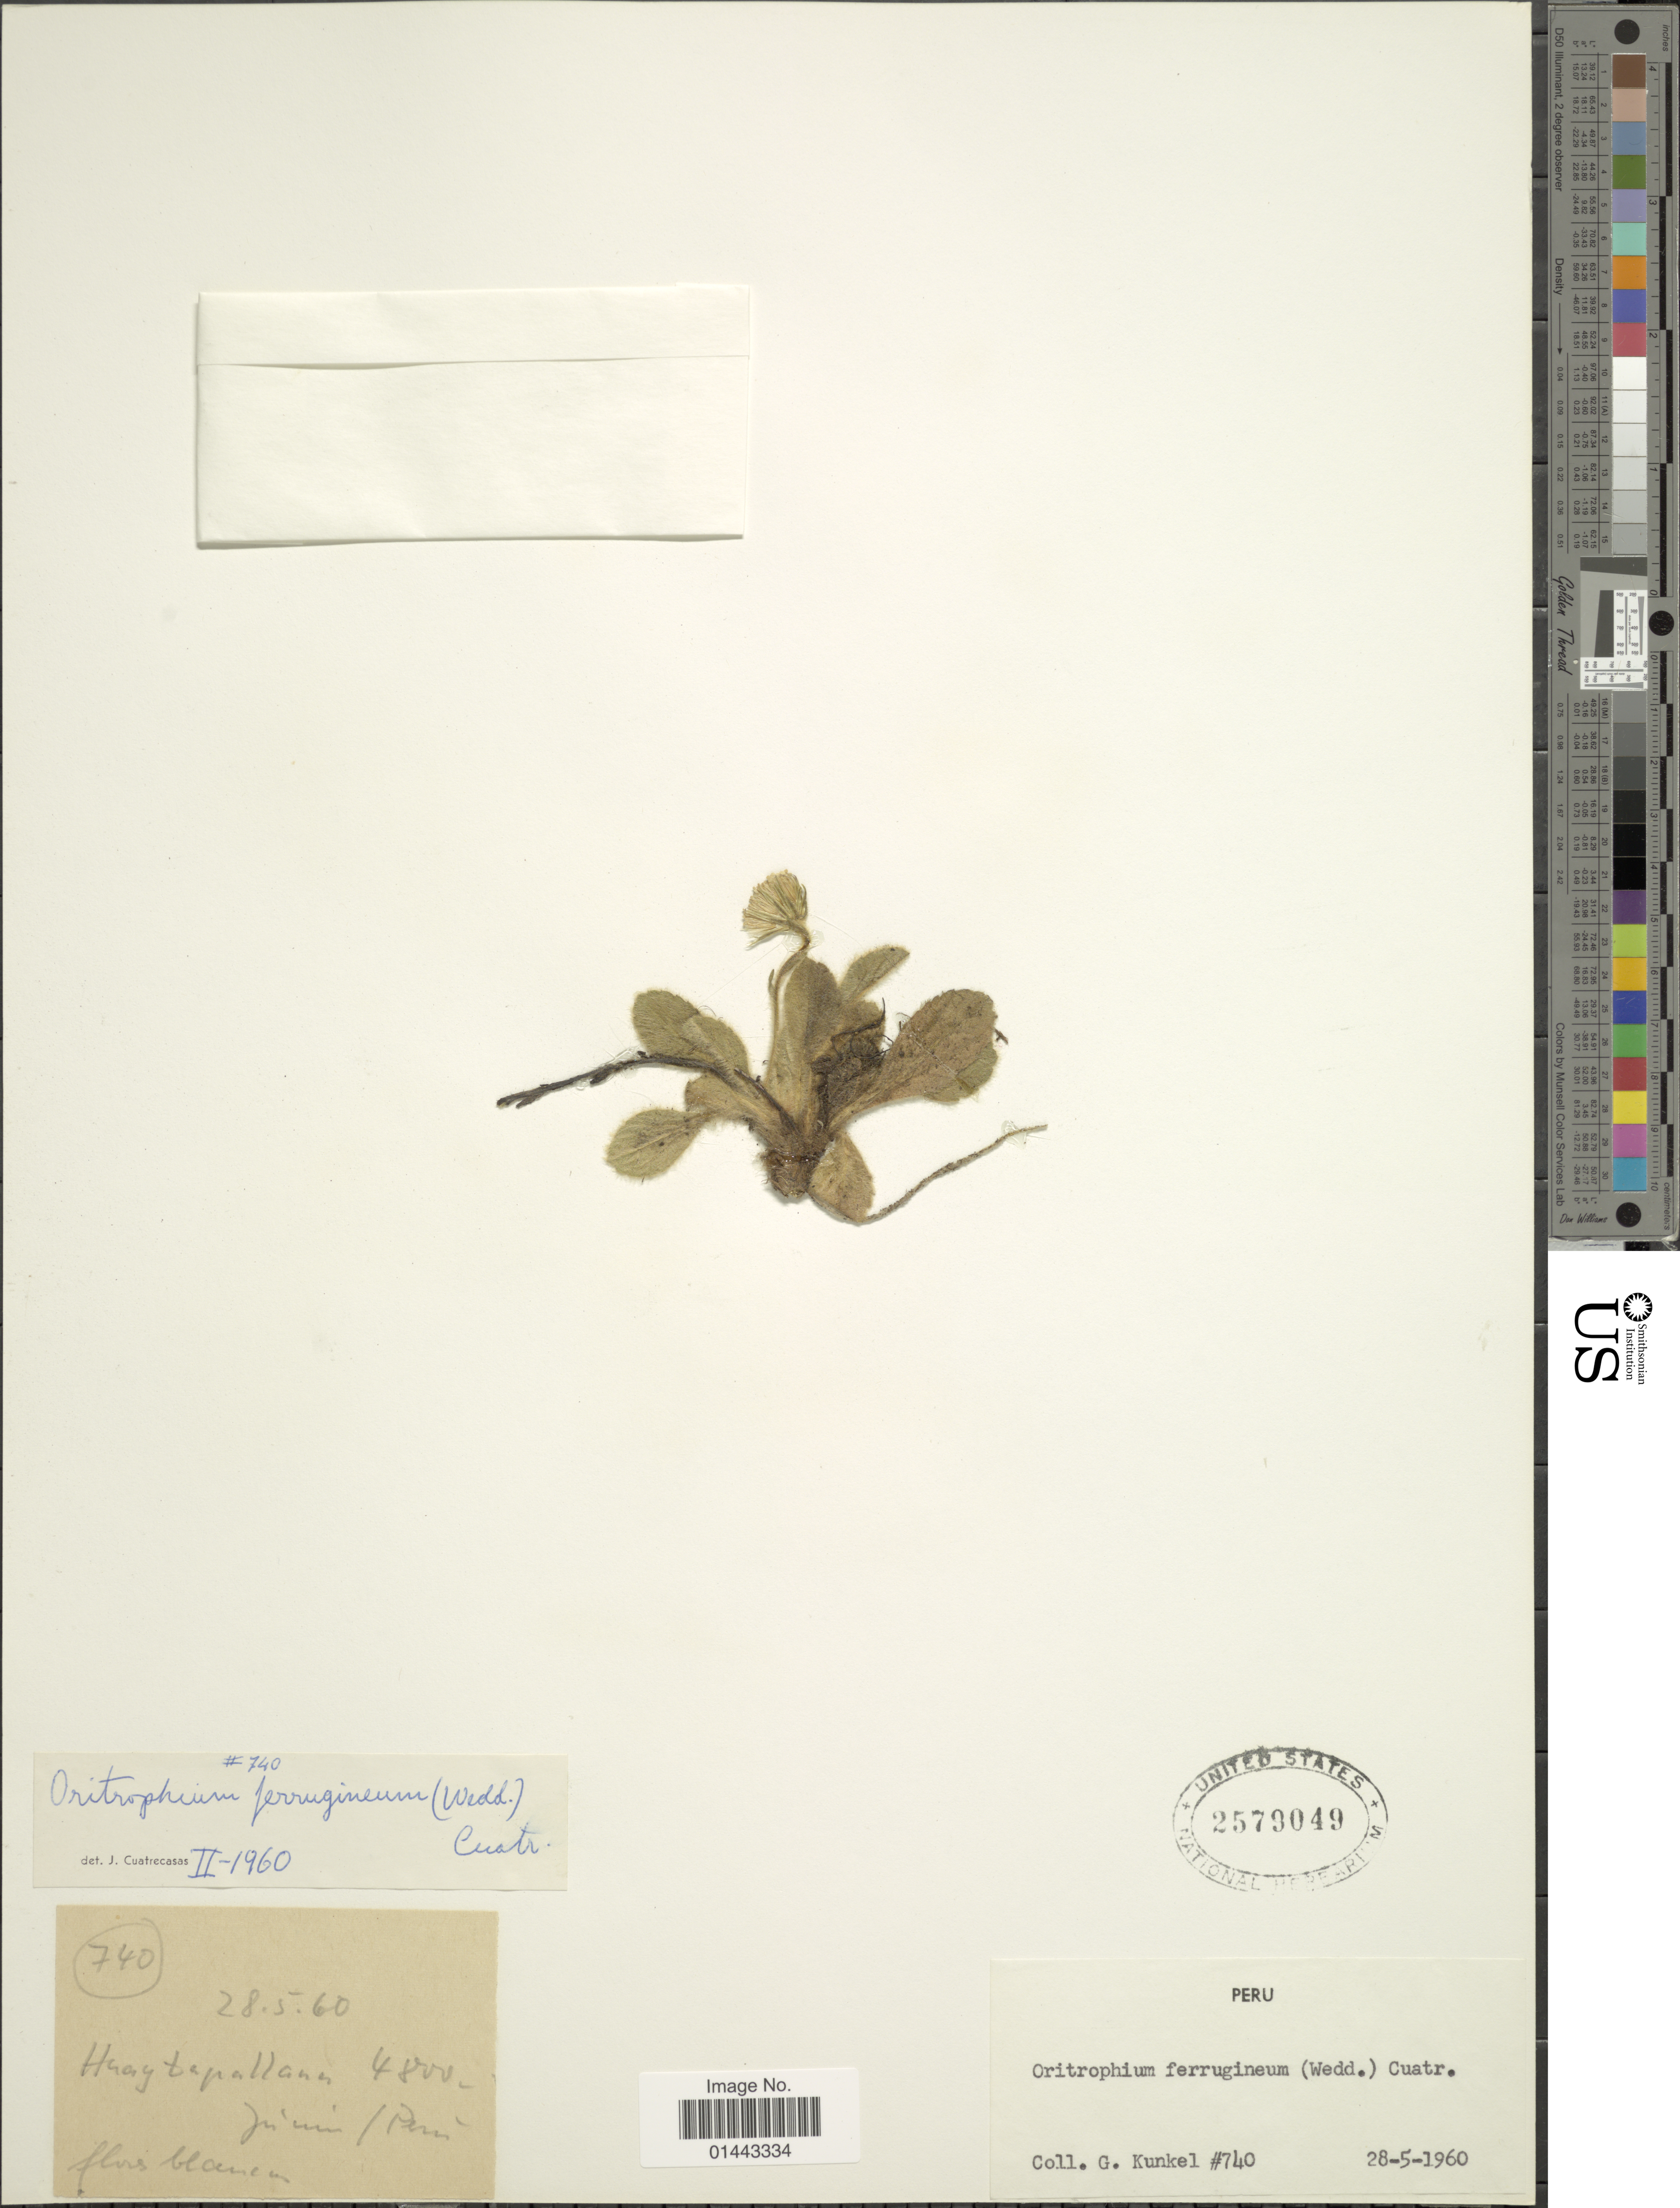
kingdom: Plantae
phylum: Tracheophyta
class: Magnoliopsida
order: Asterales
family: Asteraceae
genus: Oritrophium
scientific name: Oritrophium ferrugineum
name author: (Wedd.) Cuatrec.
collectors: G. Kunkel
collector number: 740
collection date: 1960-05-28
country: Peru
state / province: Junín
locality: Huaytapallana.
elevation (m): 4800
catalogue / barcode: US 2579049